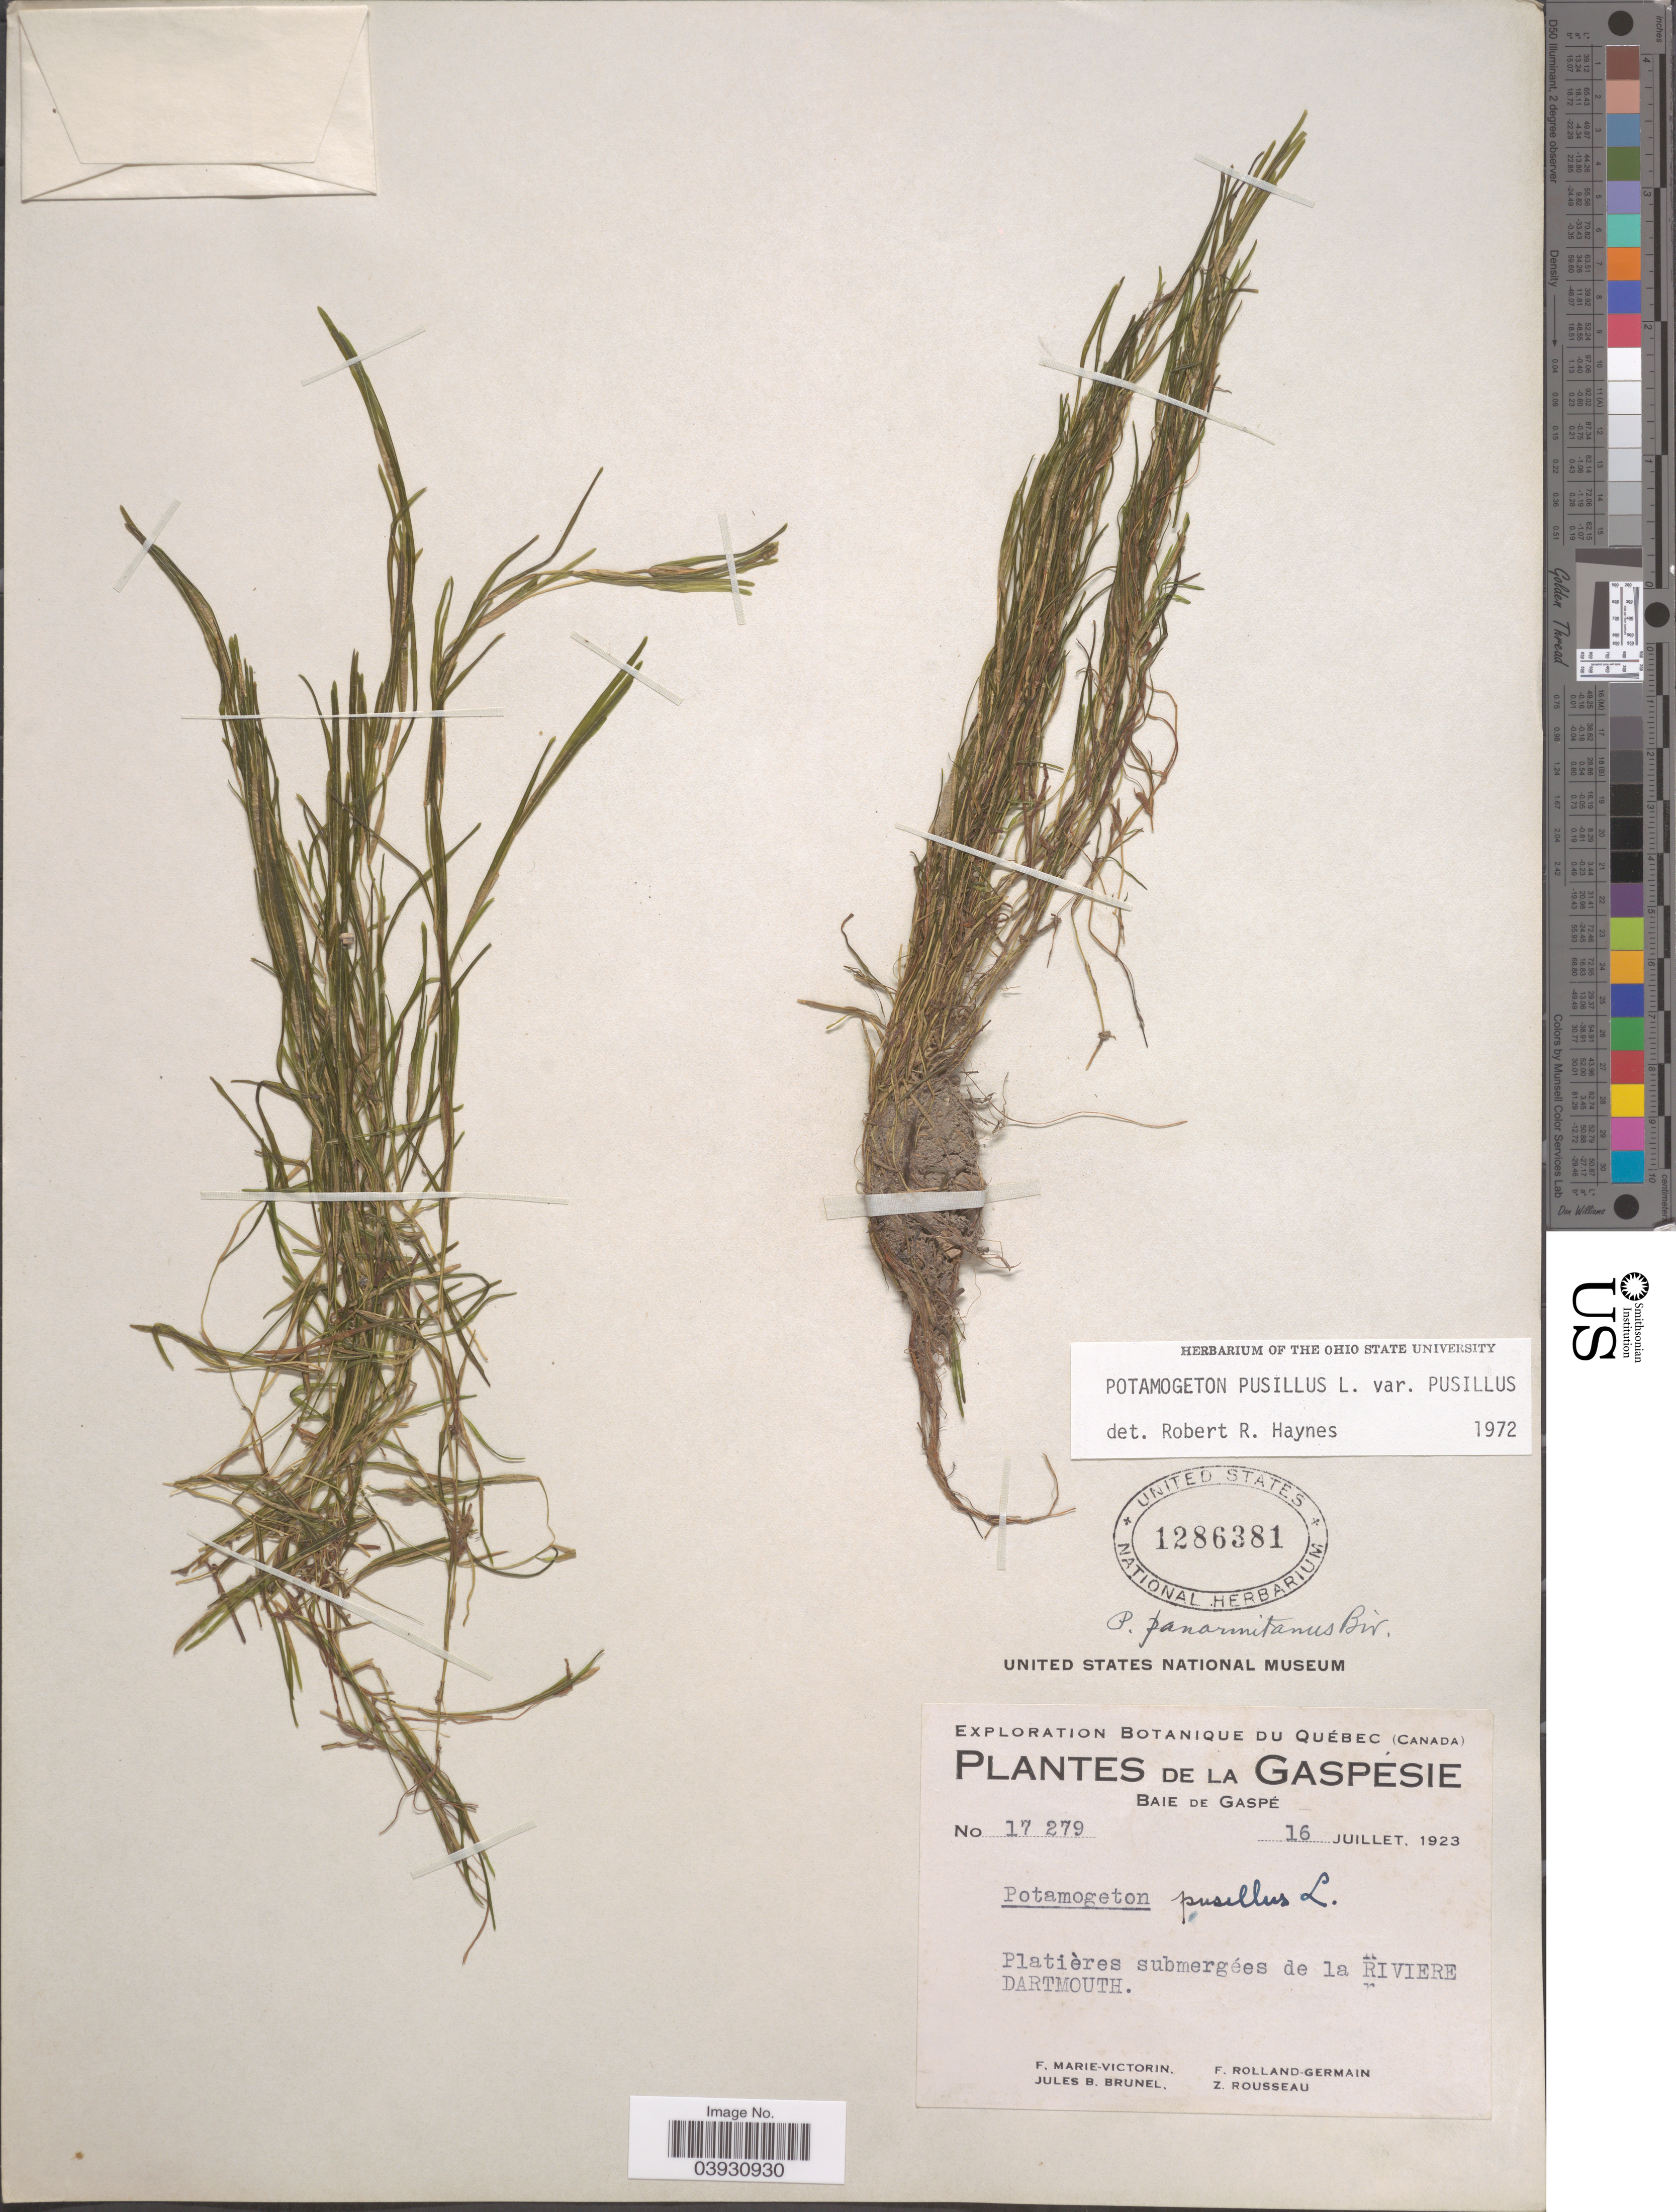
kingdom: Plantae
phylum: Tracheophyta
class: Liliopsida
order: Alismatales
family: Potamogetonaceae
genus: Potamogeton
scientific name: Potamogeton pusillus var. pusillus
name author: L.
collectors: F. Marie-Victorin, J. Brunel, Rolland-Germain & Z. Rousseau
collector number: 17279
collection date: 1923-07-16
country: Canada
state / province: Quebec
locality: Gaspésie. Baie de Gaspé. Platières submergées de la Riviere Dartmouth.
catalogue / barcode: US 1286381